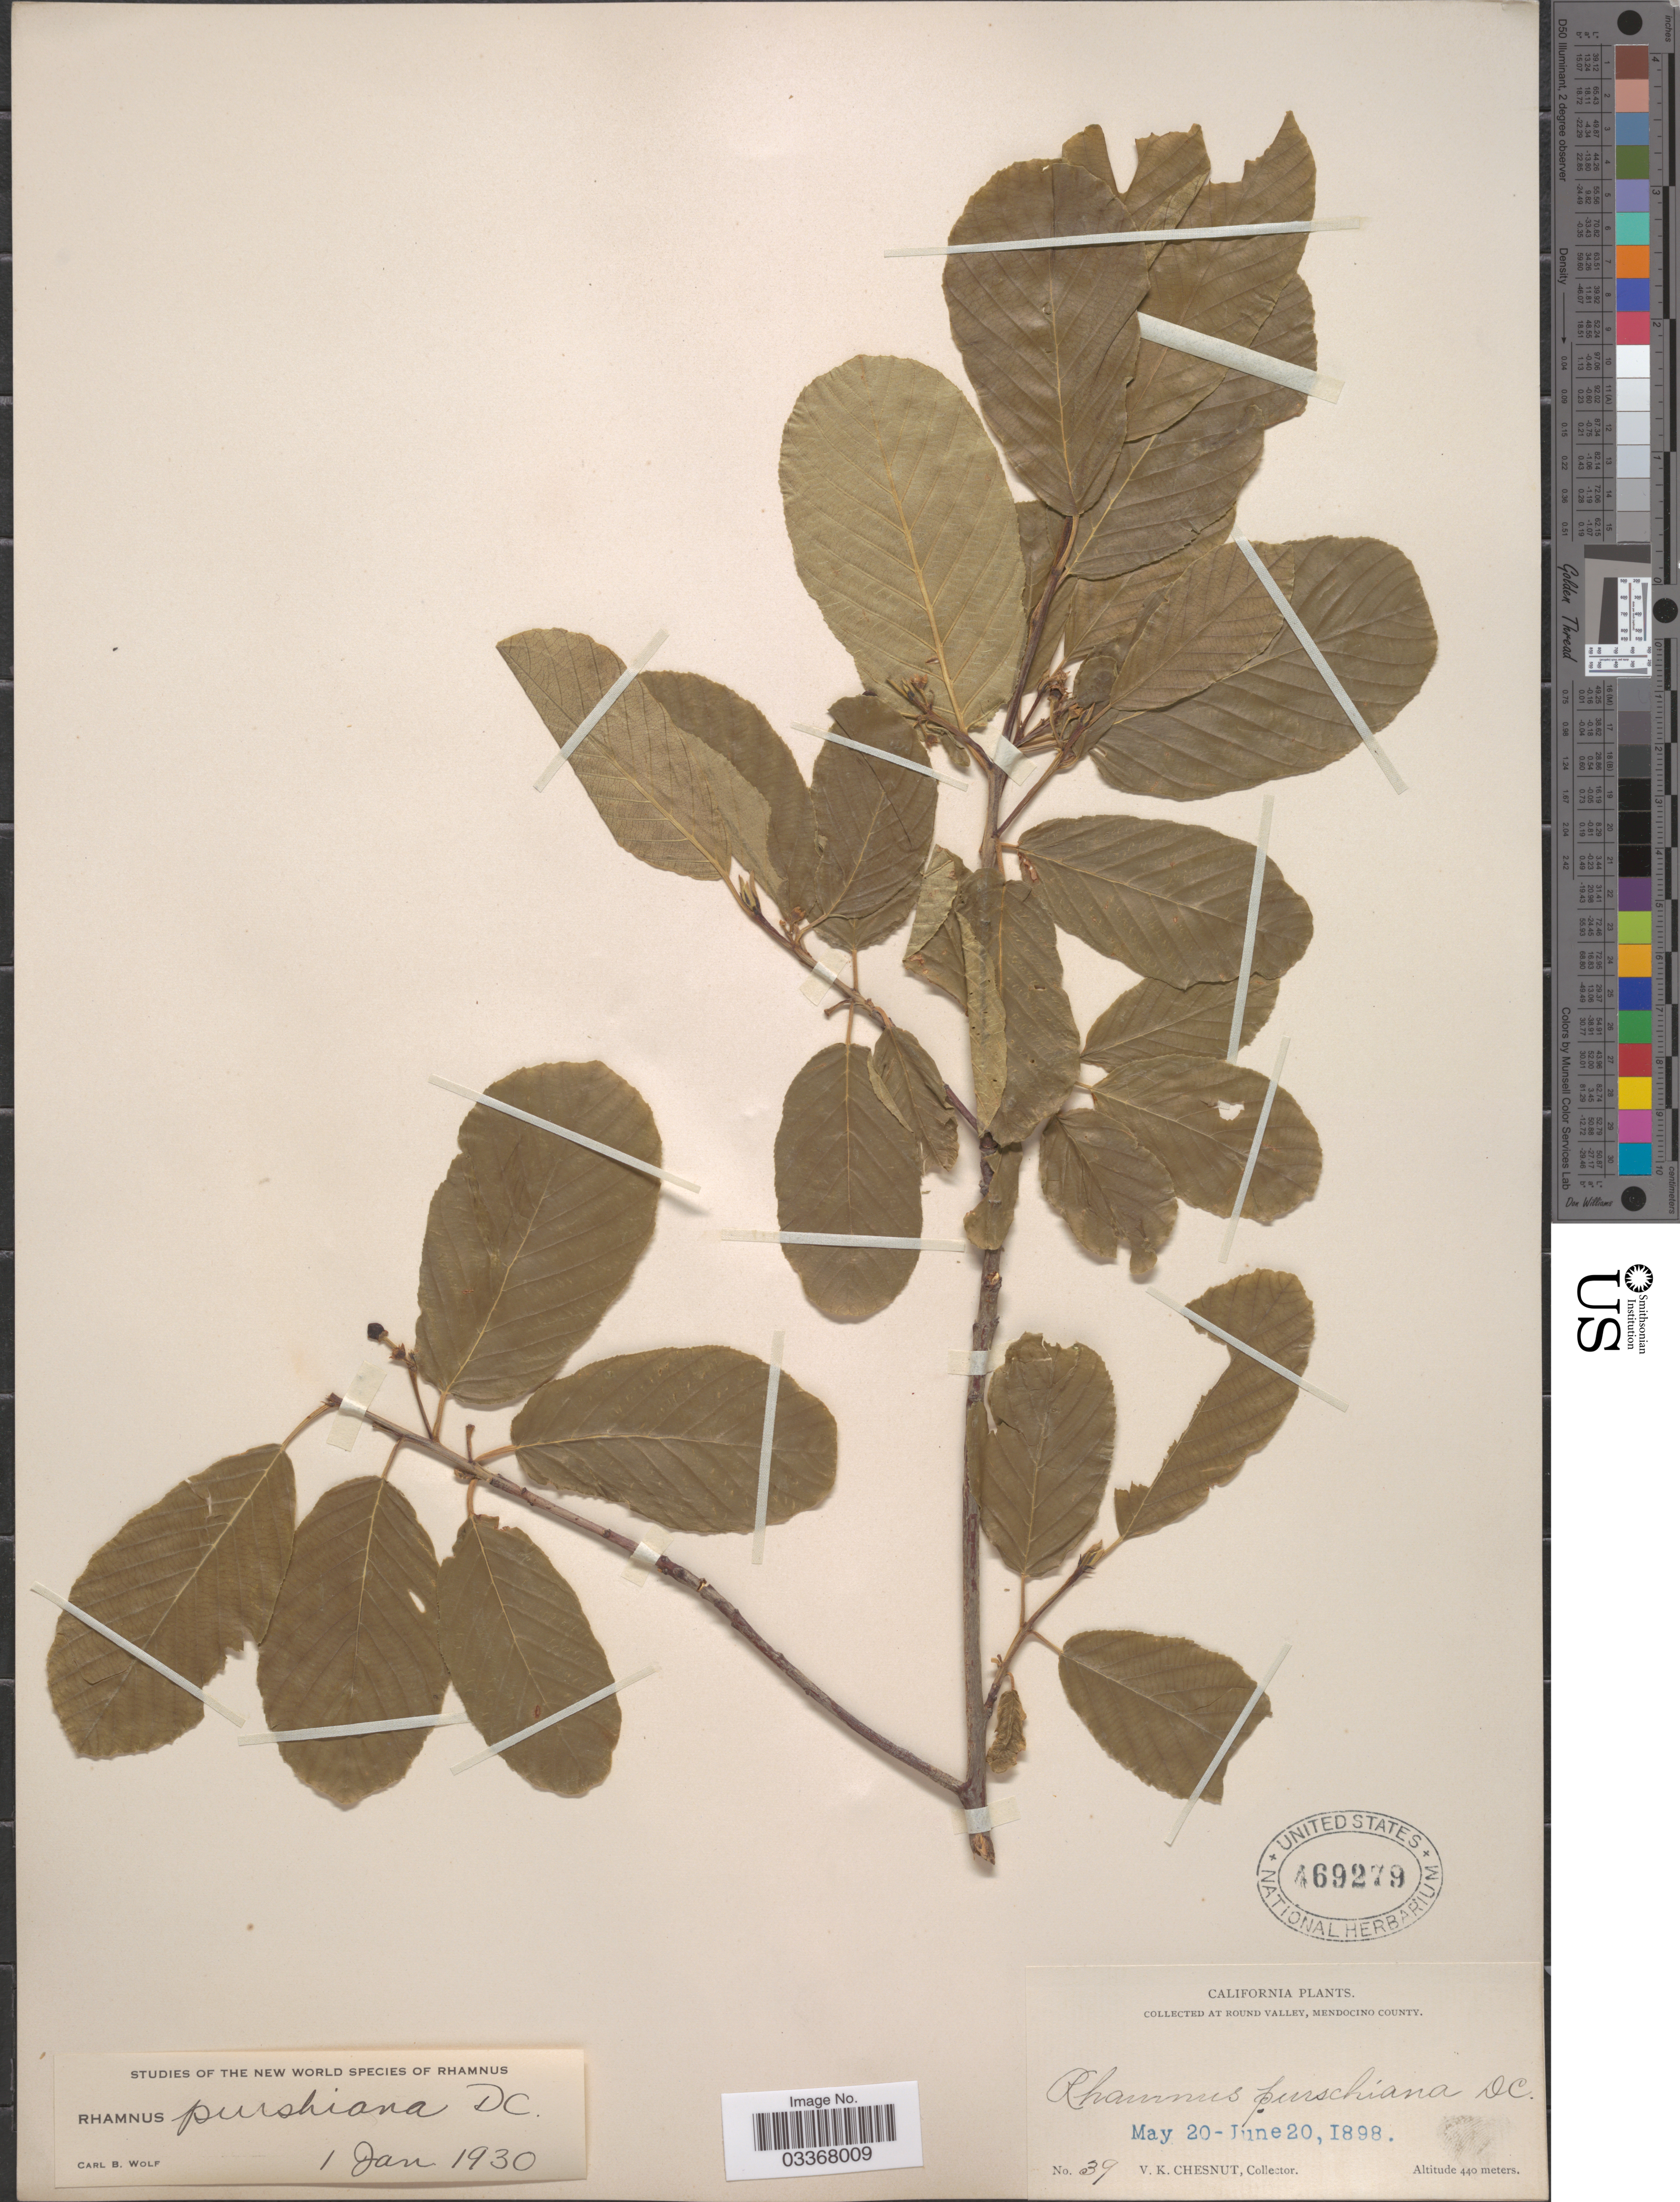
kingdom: Plantae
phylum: Tracheophyta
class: Magnoliopsida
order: Rosales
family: Rhamnaceae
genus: Frangula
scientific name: Frangula purshiana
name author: (DC.) A. Gray ex J.G. Cooper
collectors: V. Chesnut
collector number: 39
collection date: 1898-05-20/1898-06-20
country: United States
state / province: California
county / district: Mendocino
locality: At Round Valley, Mendocino County.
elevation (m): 440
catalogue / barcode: US 469279